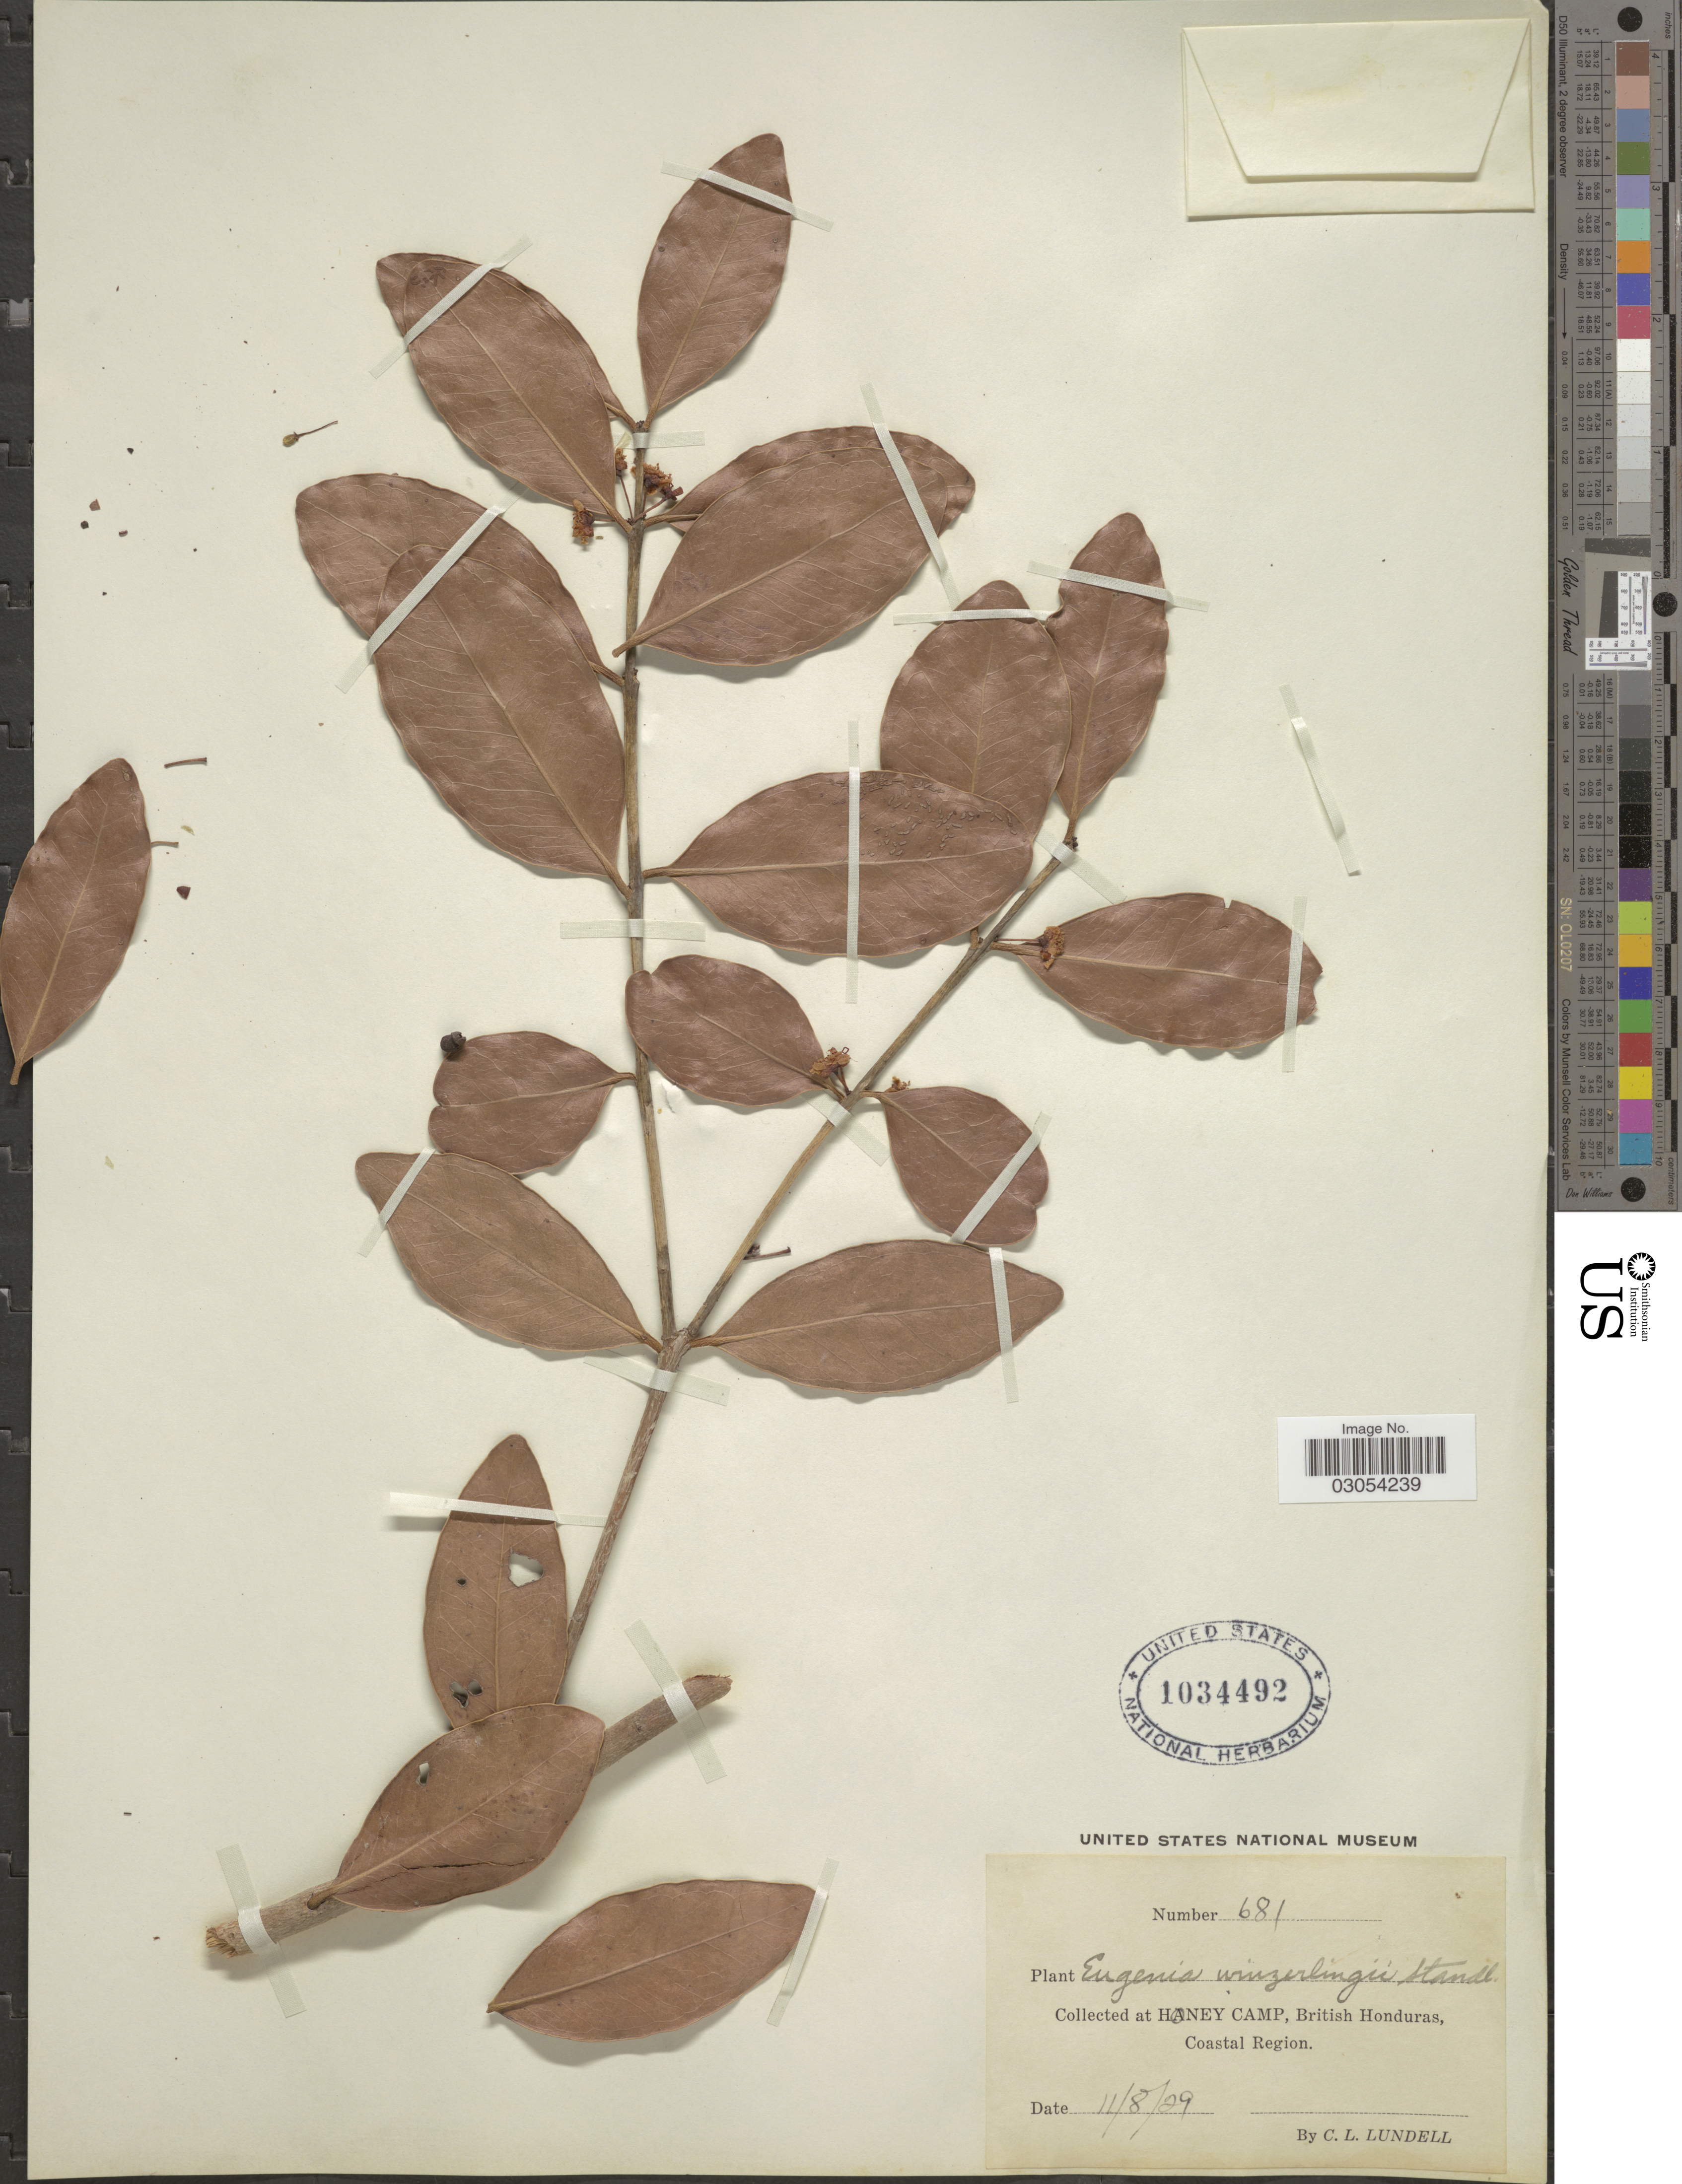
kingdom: Plantae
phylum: Tracheophyta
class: Magnoliopsida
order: Myrtales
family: Myrtaceae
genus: Eugenia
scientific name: Eugenia winzerlingii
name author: Standl.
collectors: C. L. Lundell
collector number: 681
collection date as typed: Transcribed d/m/y: 11/8/29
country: Belize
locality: Honey Camp, British Honduras, Coastal Region.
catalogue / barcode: US 1034492